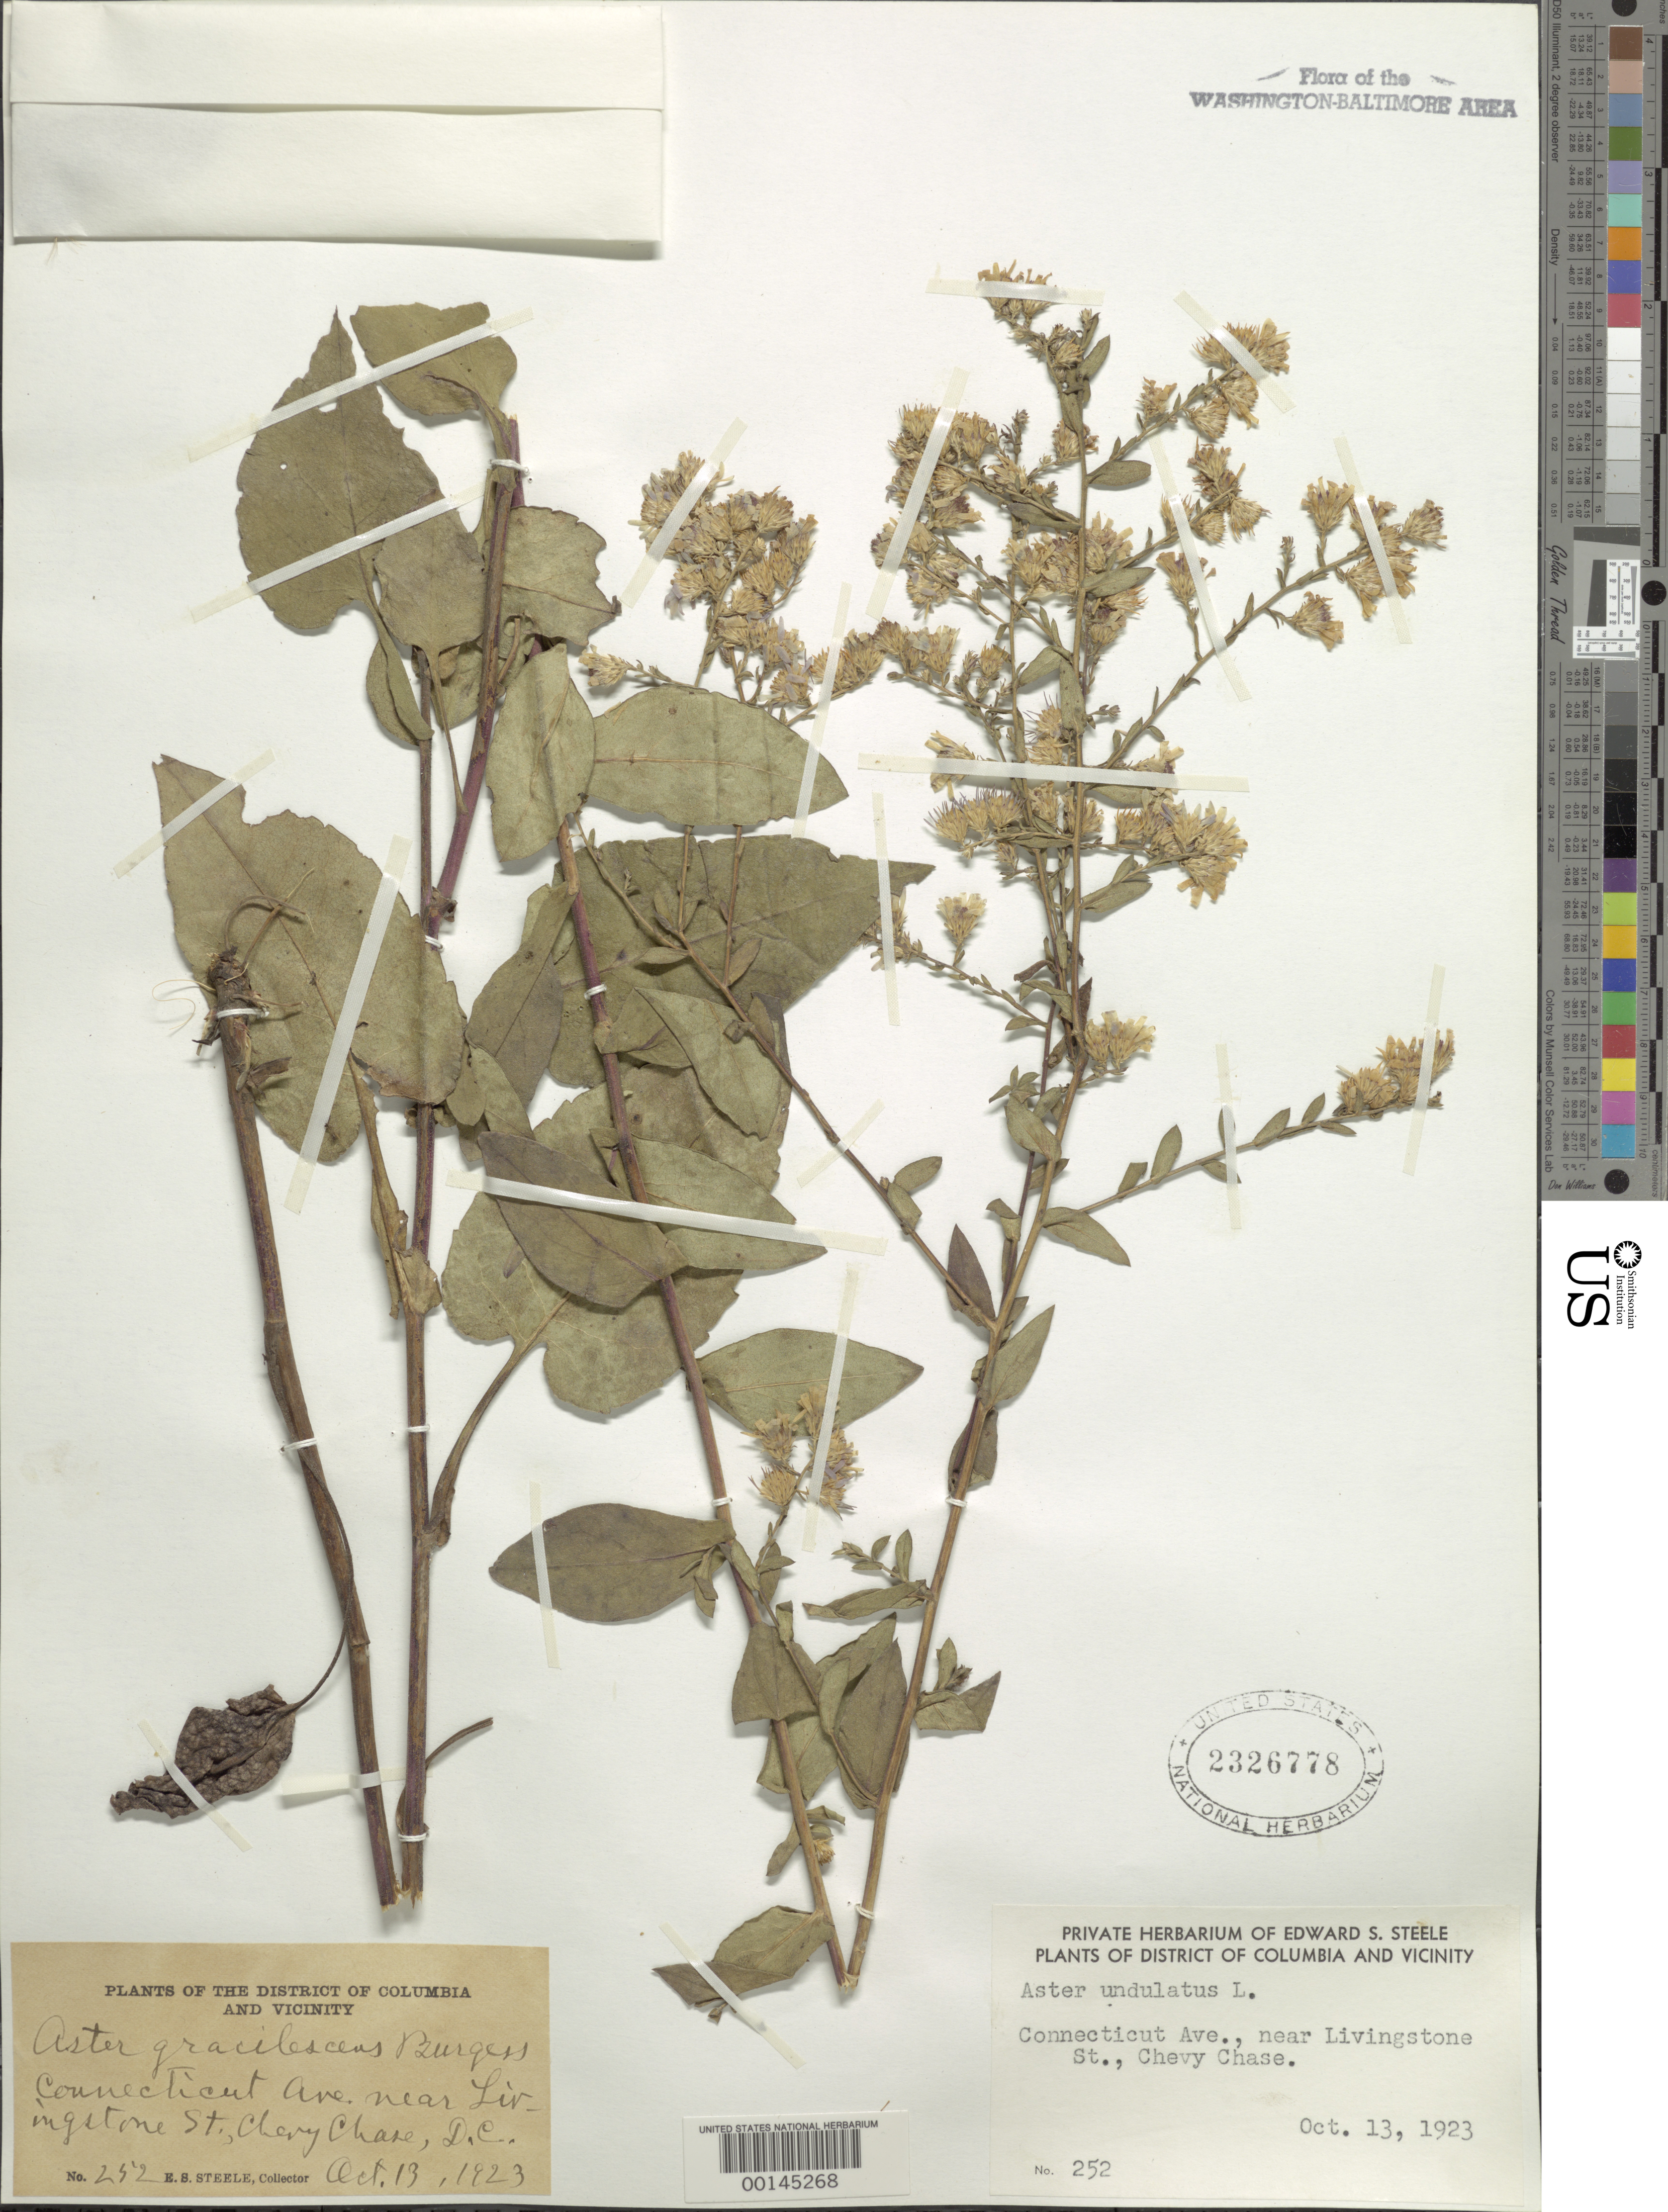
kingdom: Plantae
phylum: Tracheophyta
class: Magnoliopsida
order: Asterales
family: Asteraceae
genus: Symphyotrichum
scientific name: Symphyotrichum undulatum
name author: (L.) G.L. Nesom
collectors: E. C. Leonard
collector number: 252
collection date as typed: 13 Oct 1923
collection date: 1923-10-13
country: United States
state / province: District of Columbia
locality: Conn. Ave. near Livingstone St.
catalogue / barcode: US 2326778